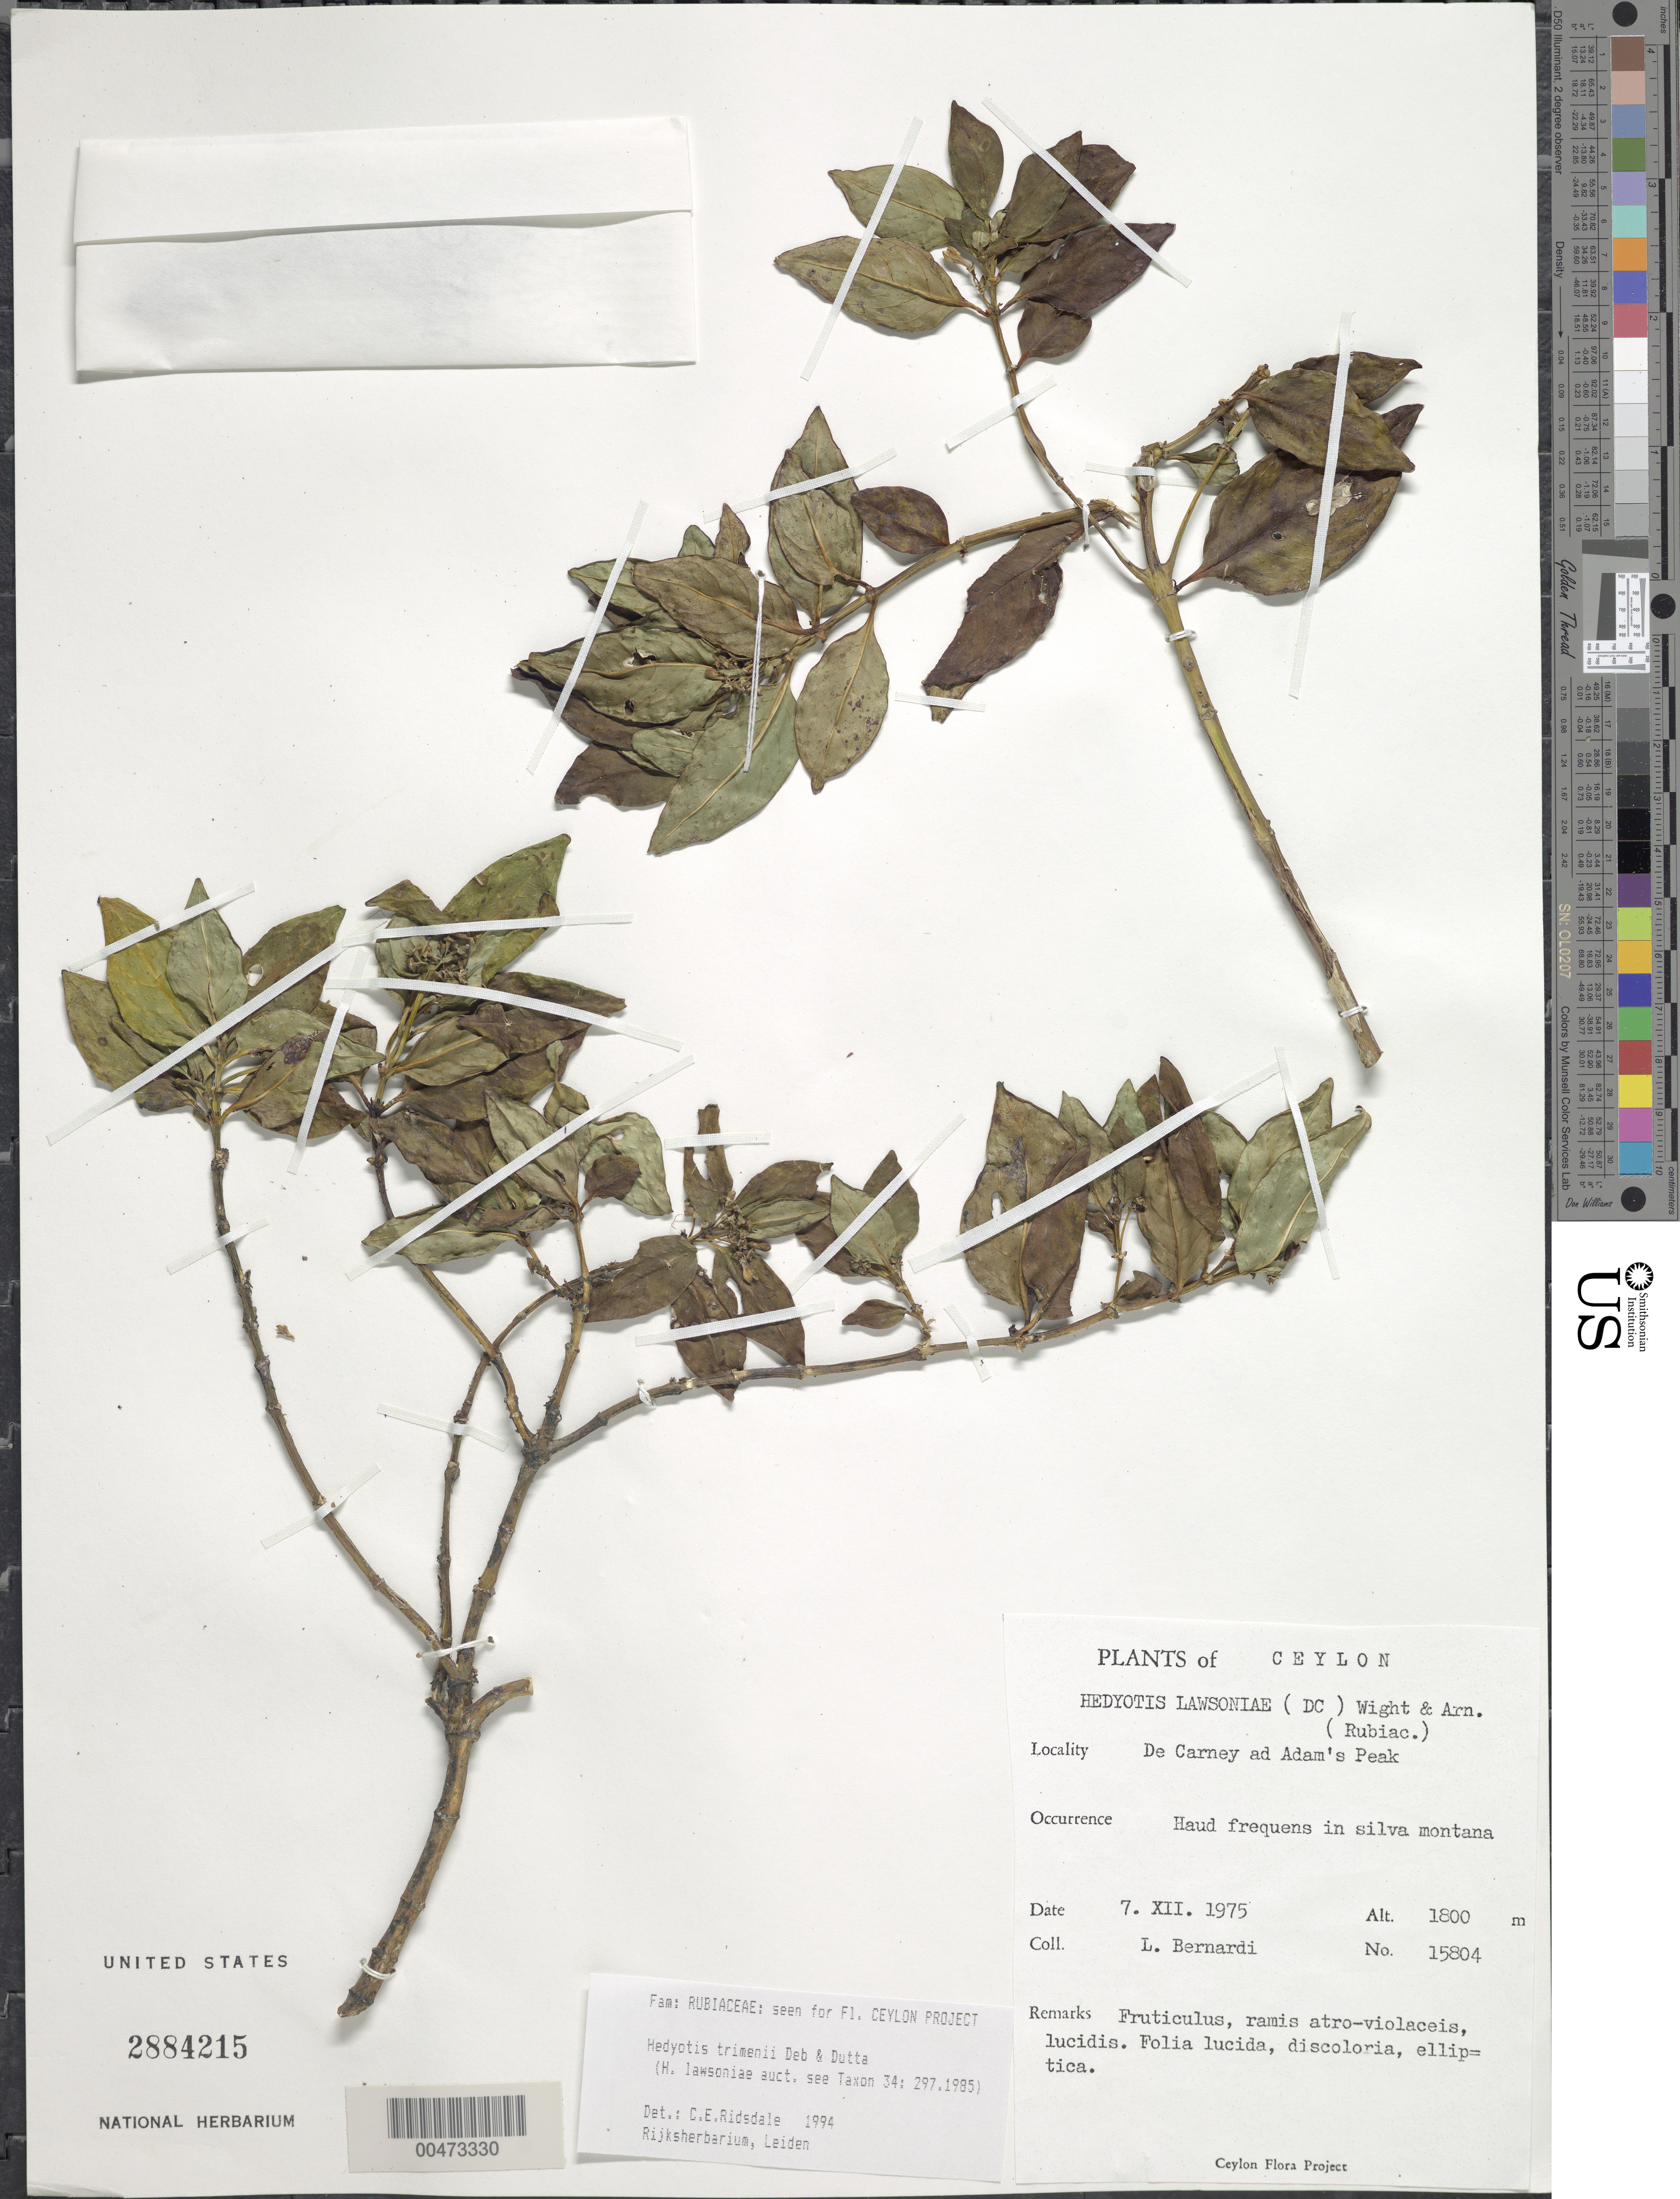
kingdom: Plantae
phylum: Tracheophyta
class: Magnoliopsida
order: Gentianales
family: Rubiaceae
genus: Hedyotis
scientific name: Hedyotis trimenii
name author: Deb & R. Dutta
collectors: L. Bernardi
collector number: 15804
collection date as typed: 07 Dec 1975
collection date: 1975-12-07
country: Sri Lanka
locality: De Carney ad Adam's Peak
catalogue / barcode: US 2884215